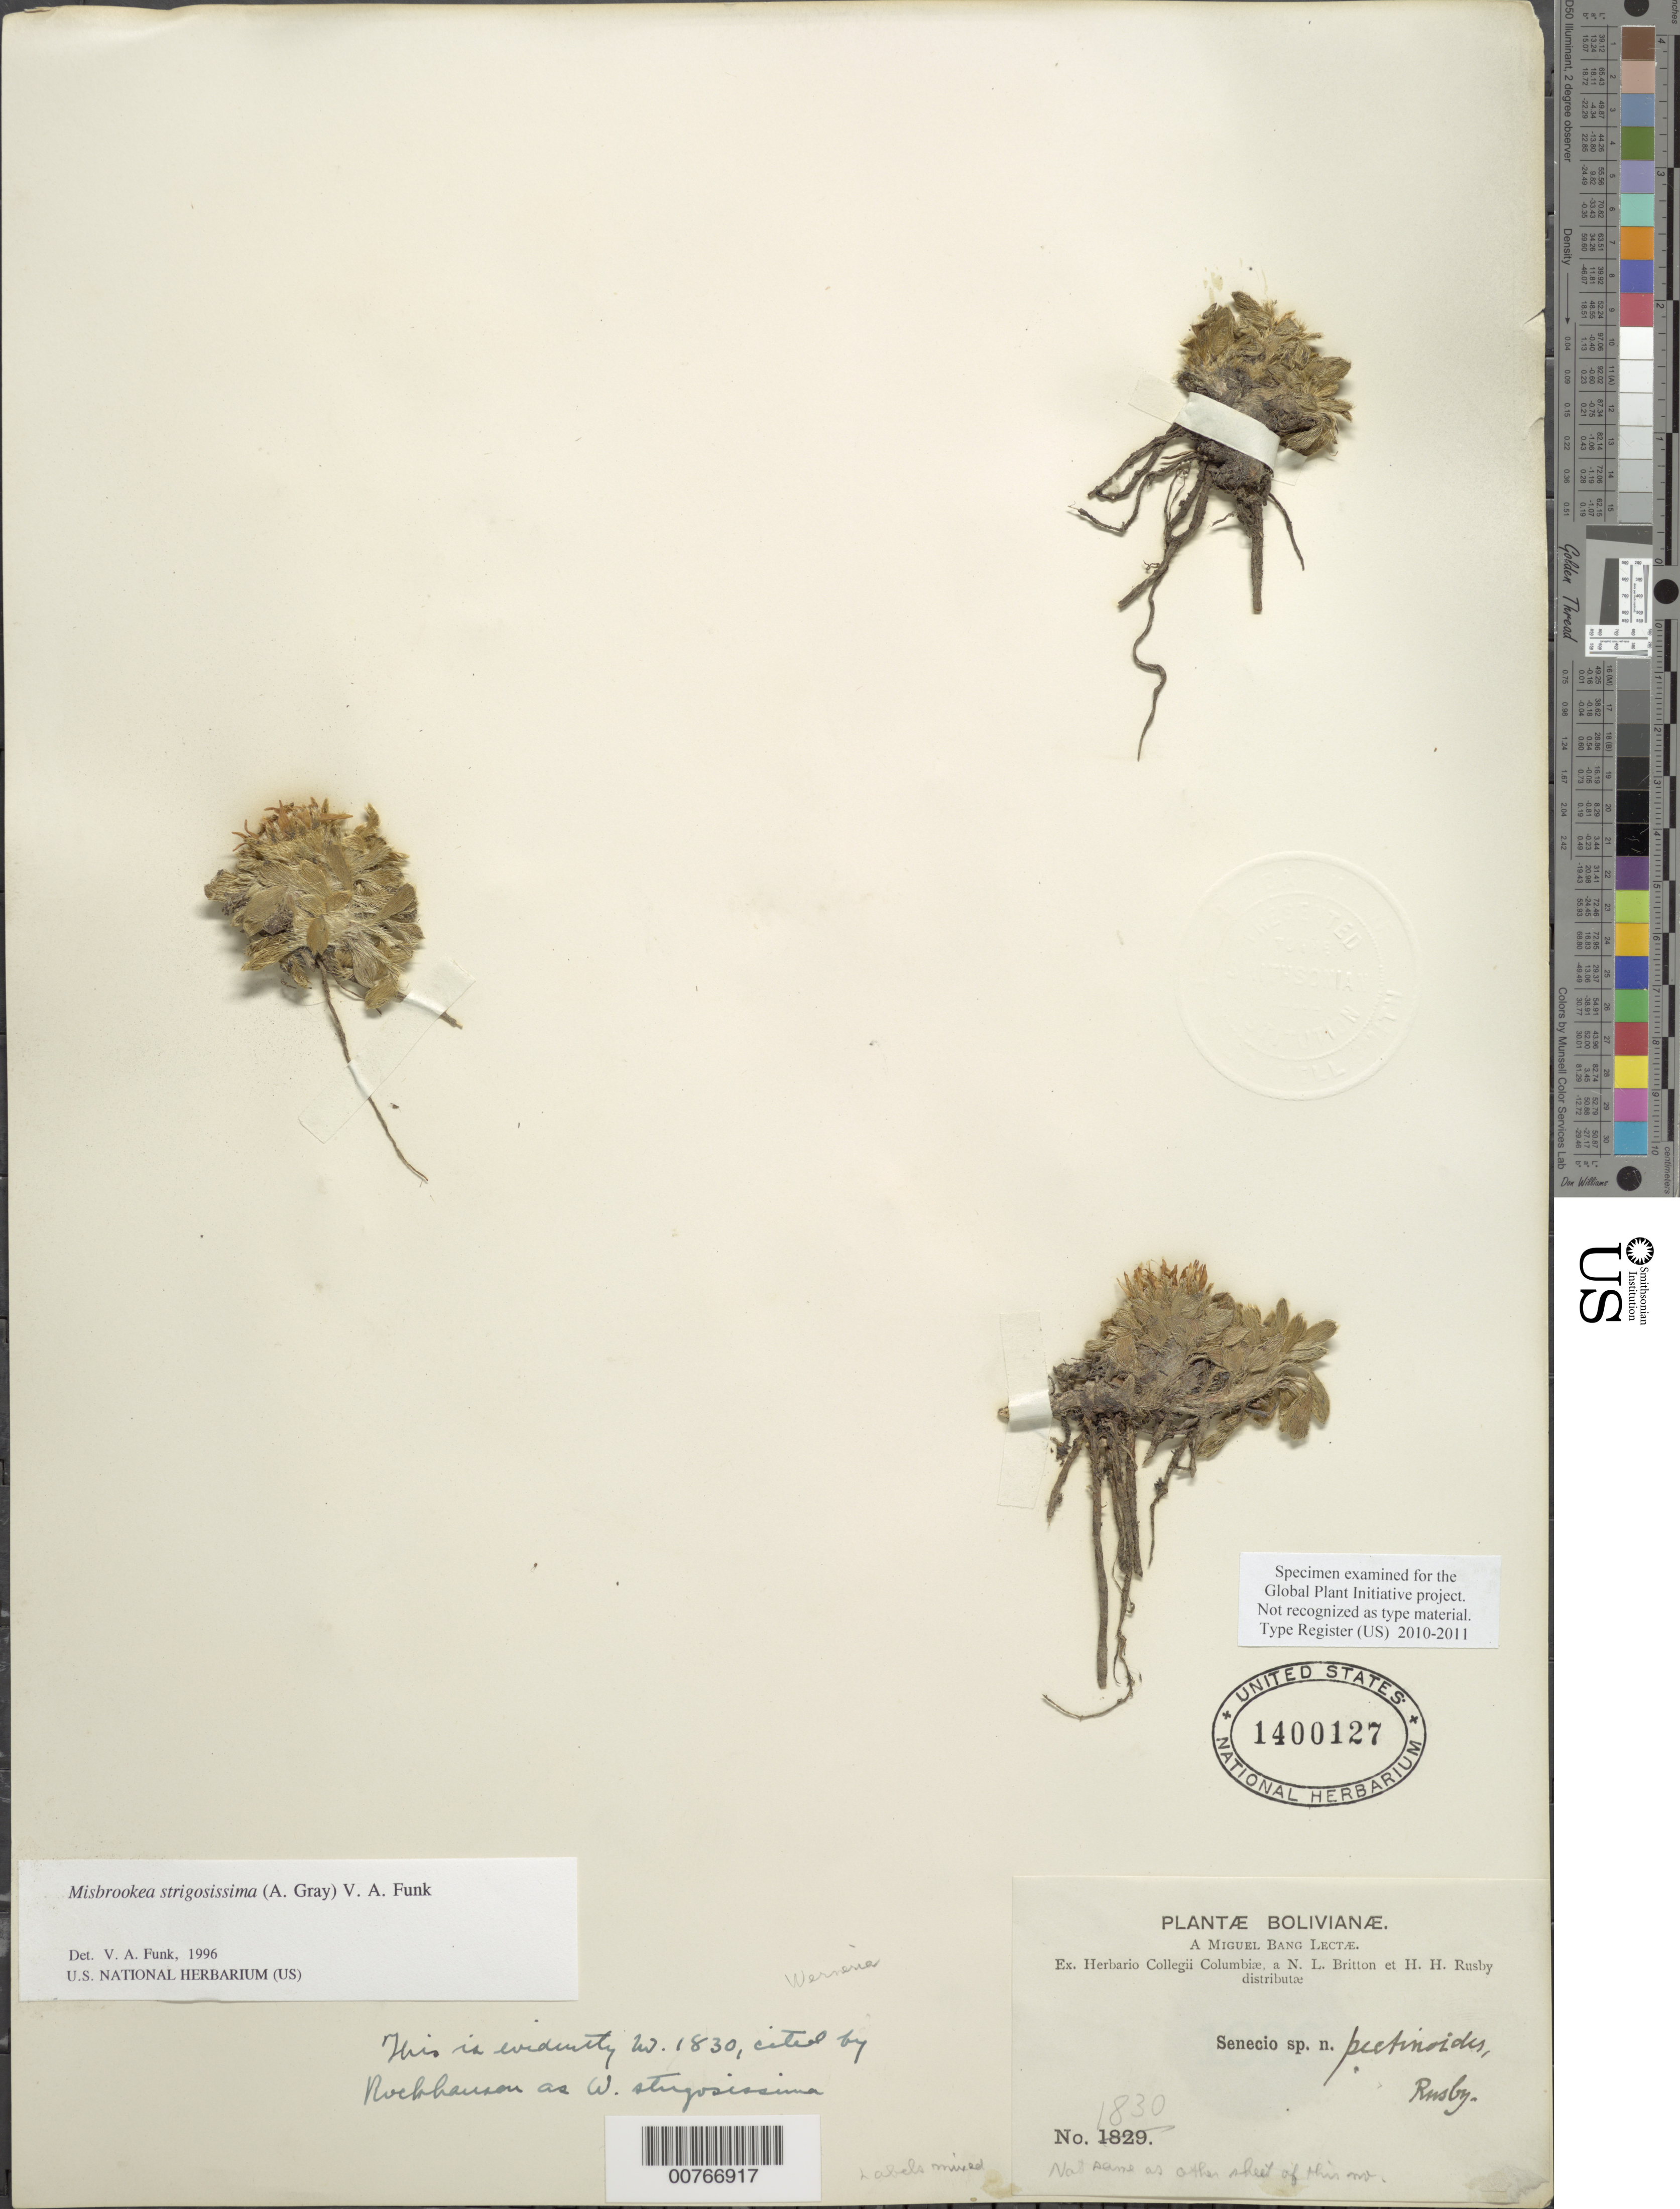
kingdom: Plantae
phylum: Tracheophyta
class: Magnoliopsida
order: Asterales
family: Asteraceae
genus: Misbrookea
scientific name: Misbrookea strigosissima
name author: (A. Gray) V.A. Funk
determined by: Funk, Vicki A., (BOT), Smithsonian Institution - National Museum of Natural History (UNITED STATES)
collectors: M. Bang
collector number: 1830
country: Bolivia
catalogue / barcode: US 1400127